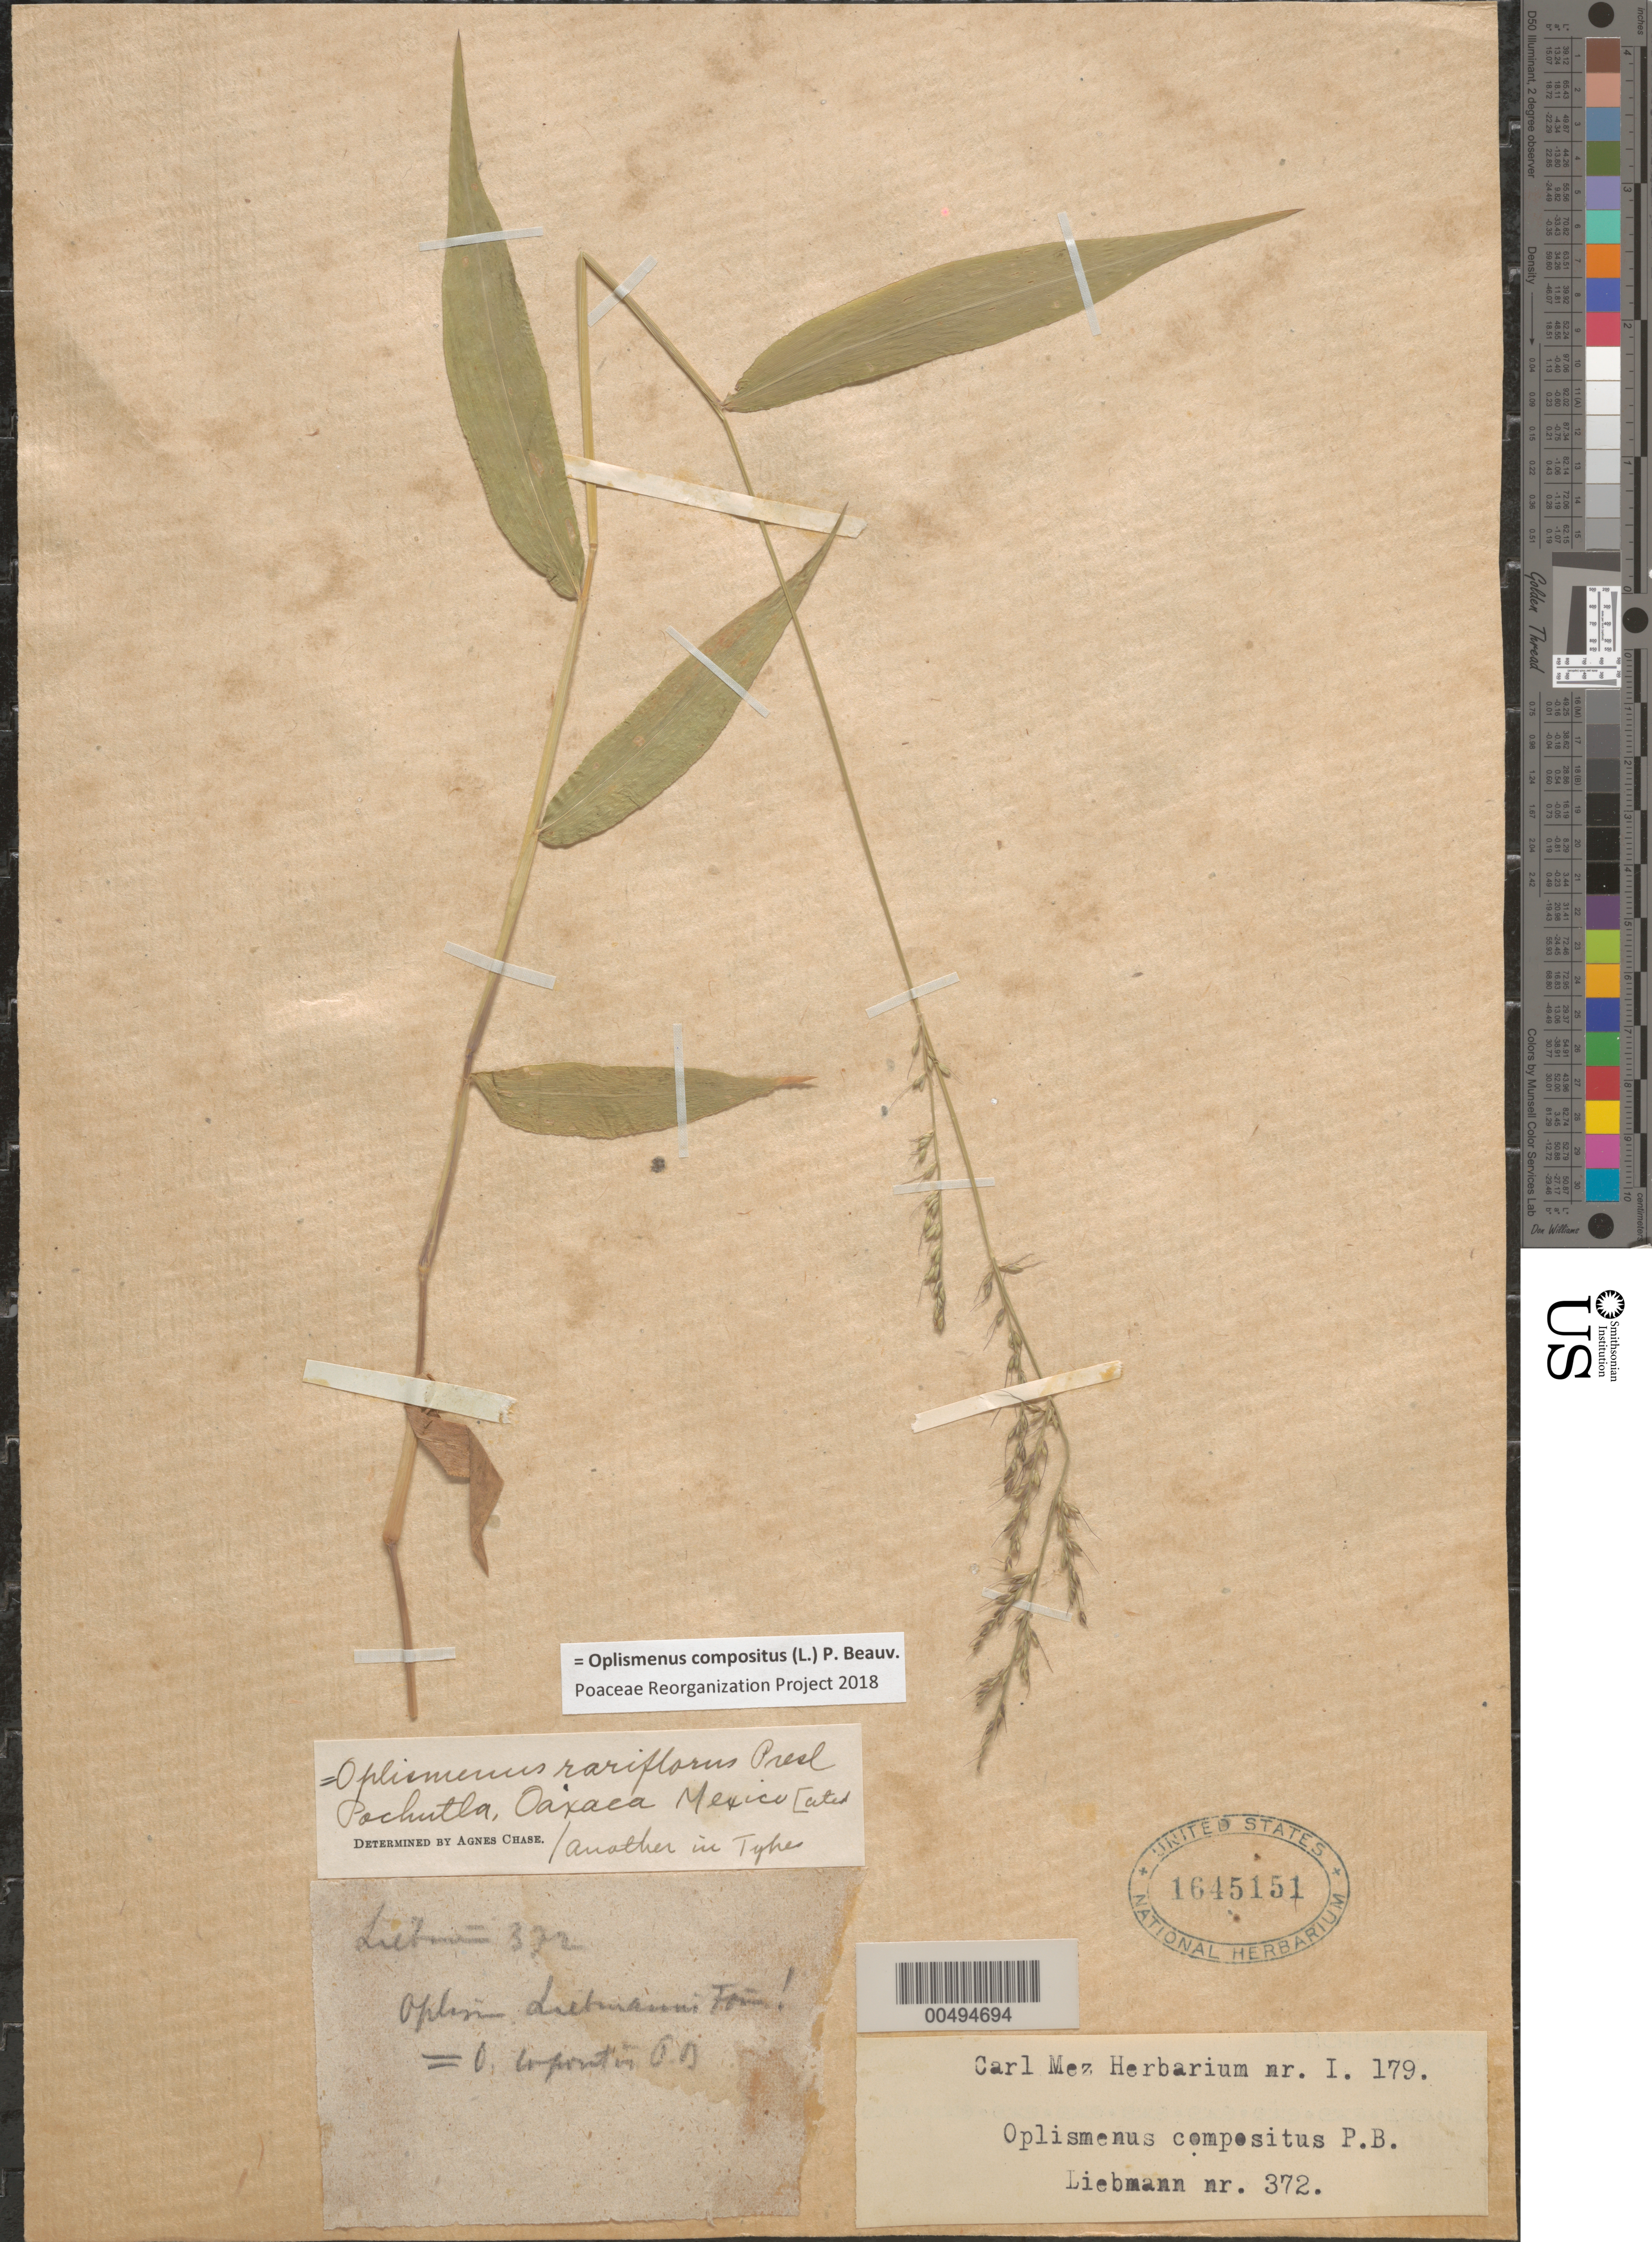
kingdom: Plantae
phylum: Tracheophyta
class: Liliopsida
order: Poales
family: Poaceae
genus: Oplismenus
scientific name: Oplismenus compositus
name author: (L.) P. Beauv.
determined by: Poaceae Reorganization Project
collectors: F. M. Liebmann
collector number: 372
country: Mexico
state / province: Oaxaca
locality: Pachutla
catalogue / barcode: US 1645151